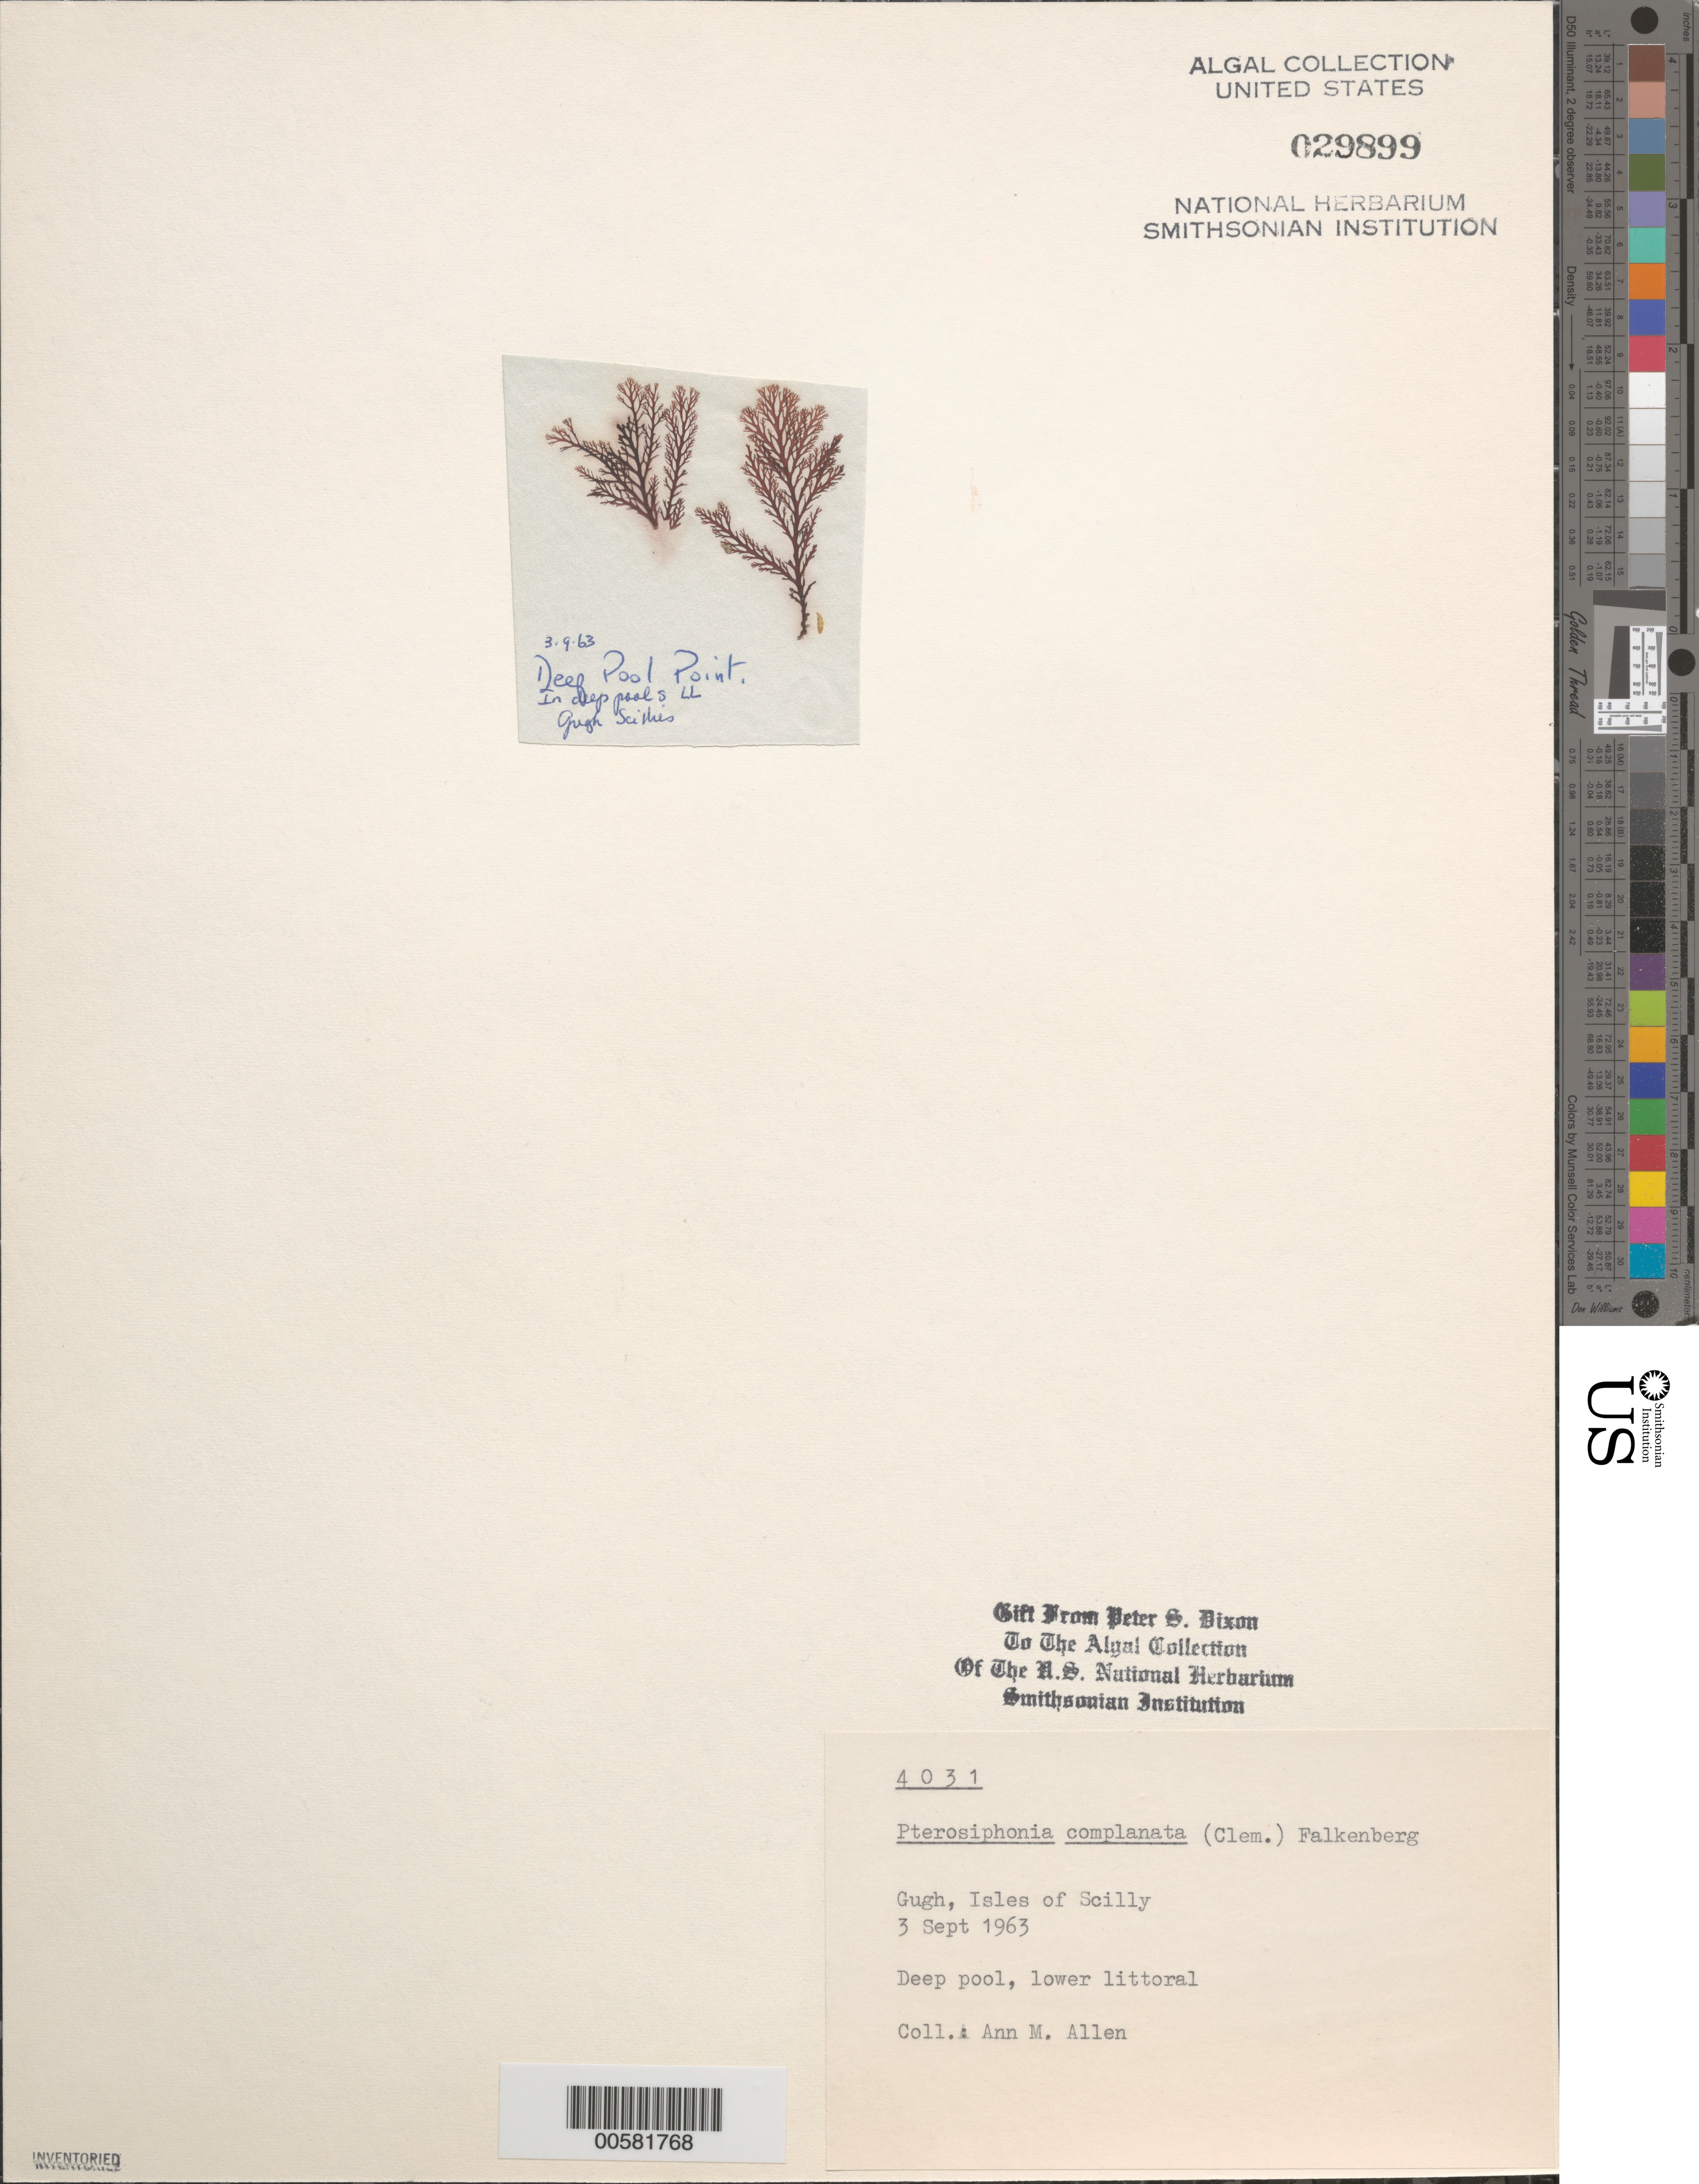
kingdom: Plantae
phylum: Rhodophyta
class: Florideophyceae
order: Ceramiales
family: Rhodomelaceae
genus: Pterosiphonia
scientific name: Pterosiphonia complanata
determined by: Dixon, P. S.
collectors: A. M. Allen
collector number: PSD 4031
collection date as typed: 03 Sep 1963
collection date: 1963-09-03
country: United Kingdom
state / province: England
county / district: Council of the Isles of Scilly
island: Gugh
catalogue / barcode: US 29899